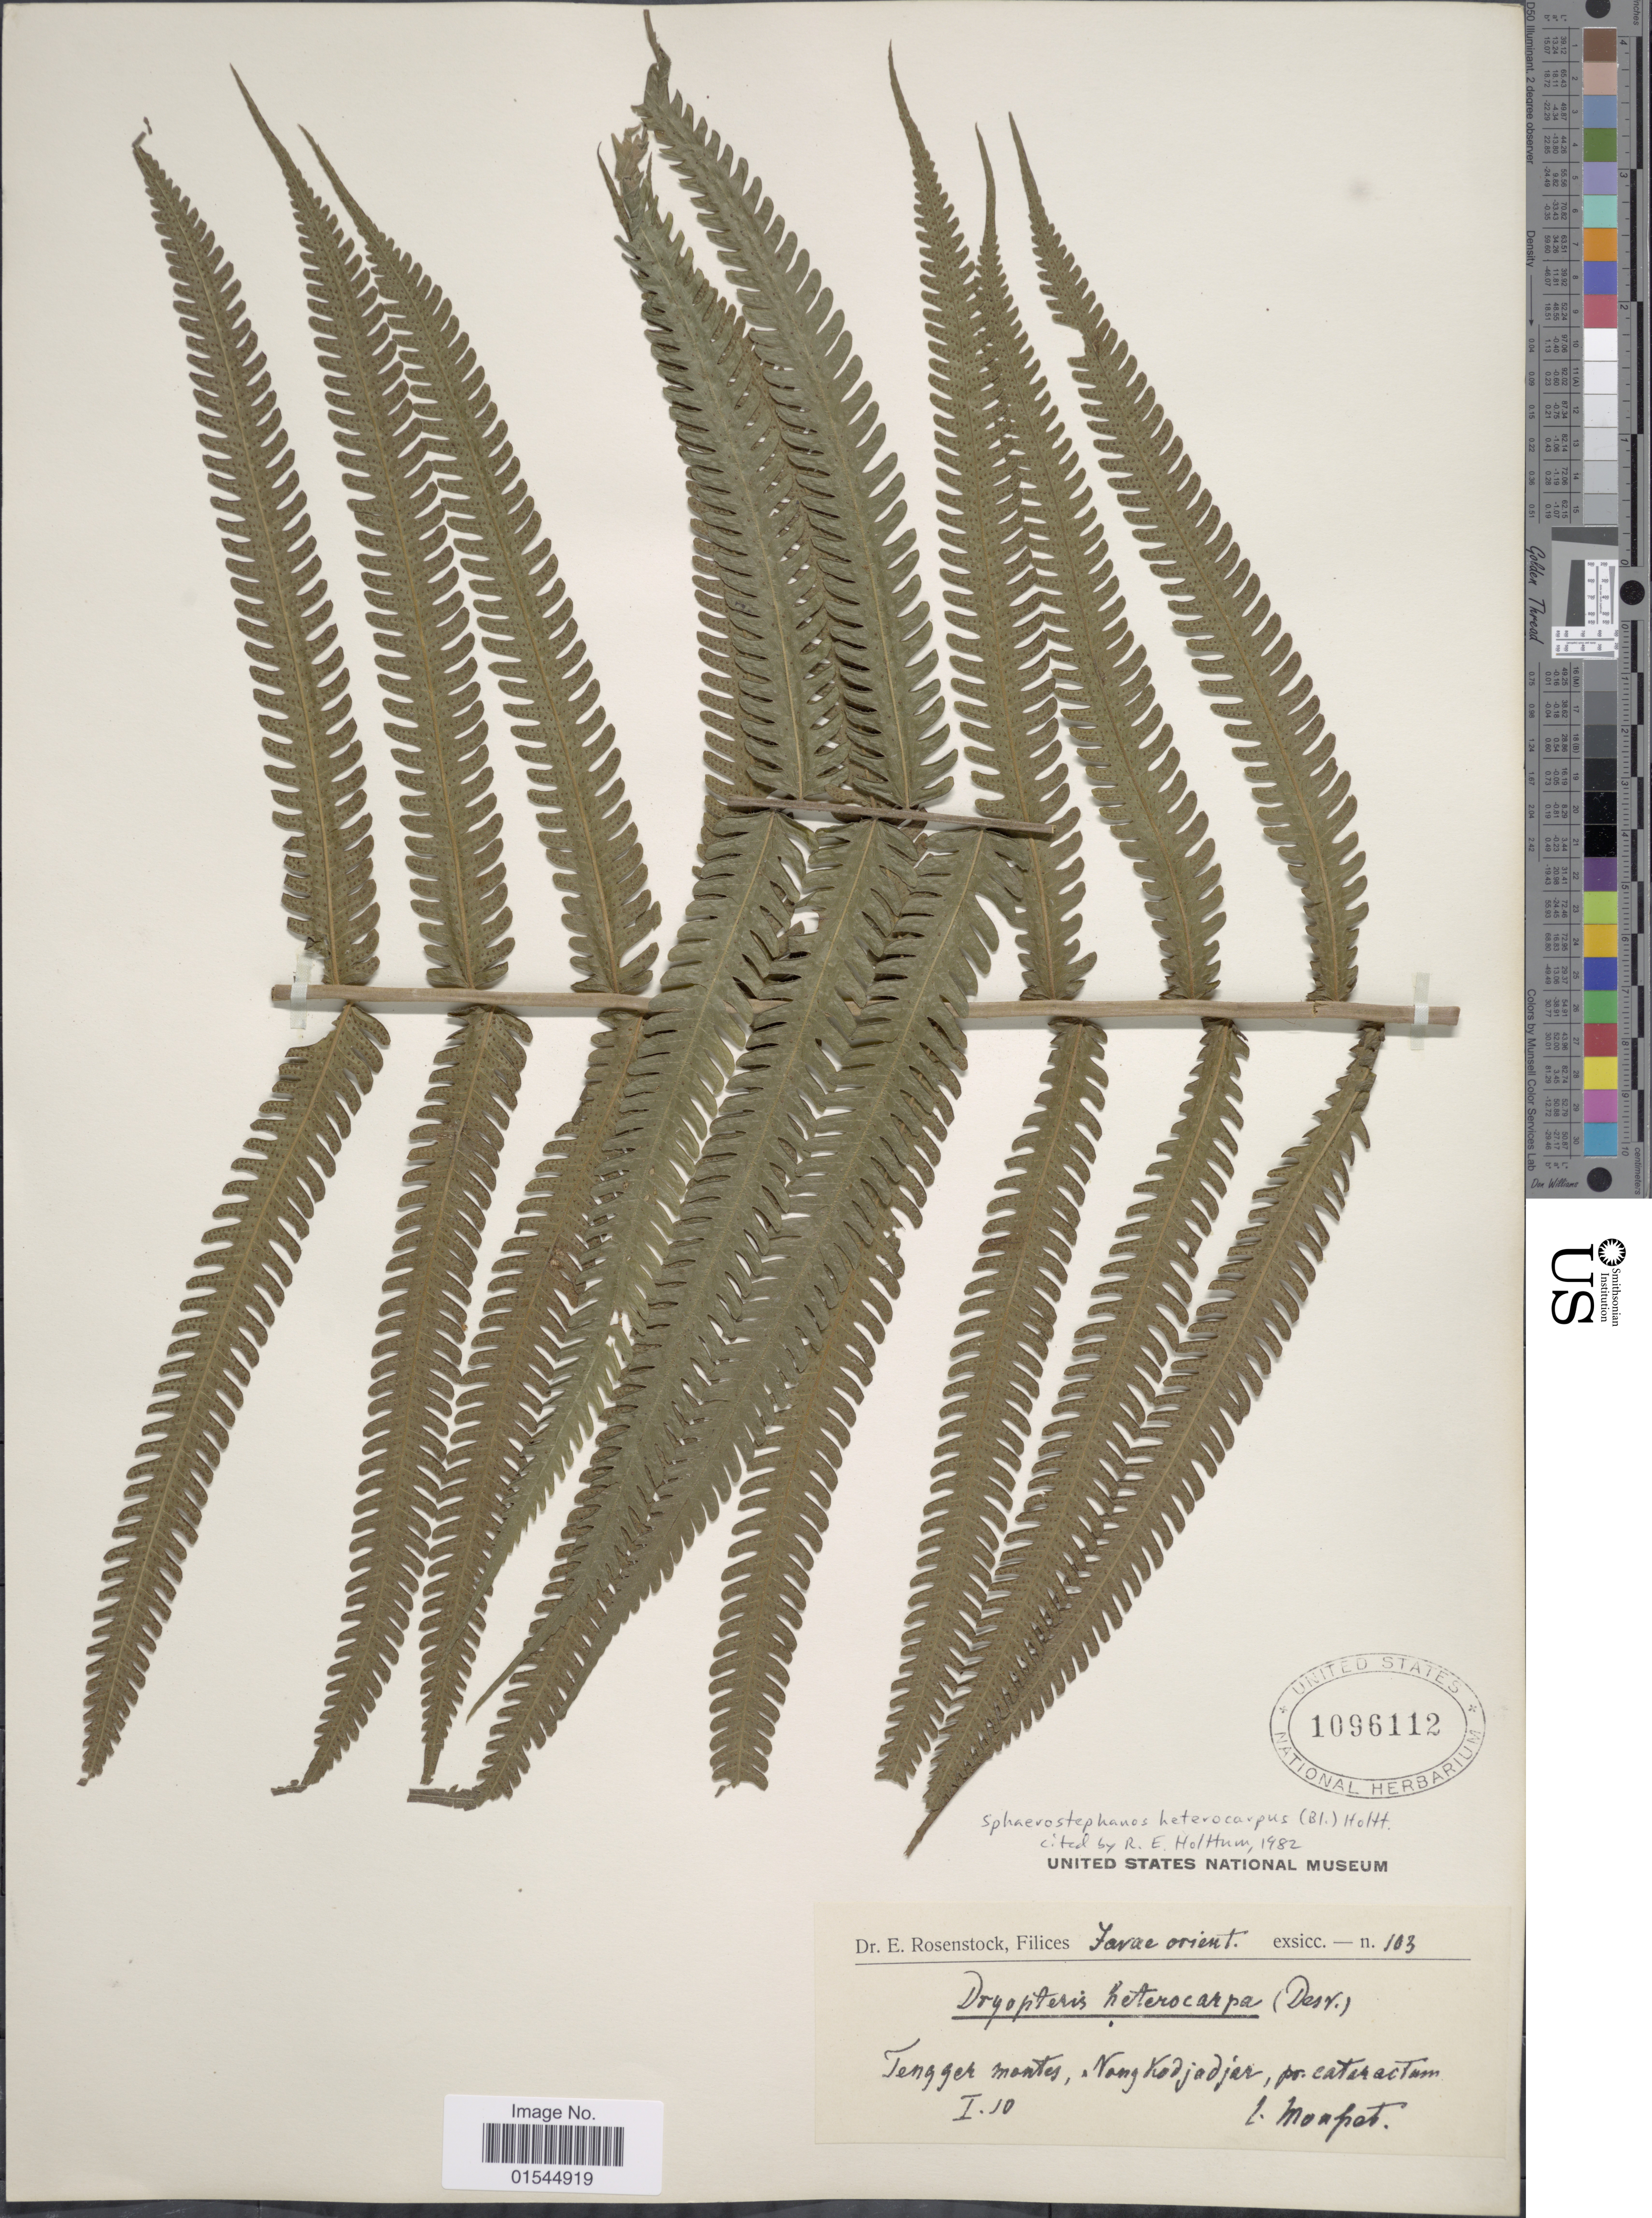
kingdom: Plantae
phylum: Tracheophyta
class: Polypodiopsida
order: Polypodiales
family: Thelypteridaceae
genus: Sphaerostephanos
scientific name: Sphaerostephanos heterocarpus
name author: (Blume) Holttum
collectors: Mousset, --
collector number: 103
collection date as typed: Transcribed d/m/y: /1/10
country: Indonesia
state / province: Java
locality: Tengger montes, Nong Kodjadjar, pr. cateractum.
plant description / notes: Corrected "Tengger monter, Nong Kodjadjar, pr. Cateractum" to Tengger montes, Nong Kodjadjar, pr. cataractum.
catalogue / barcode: US 1096112